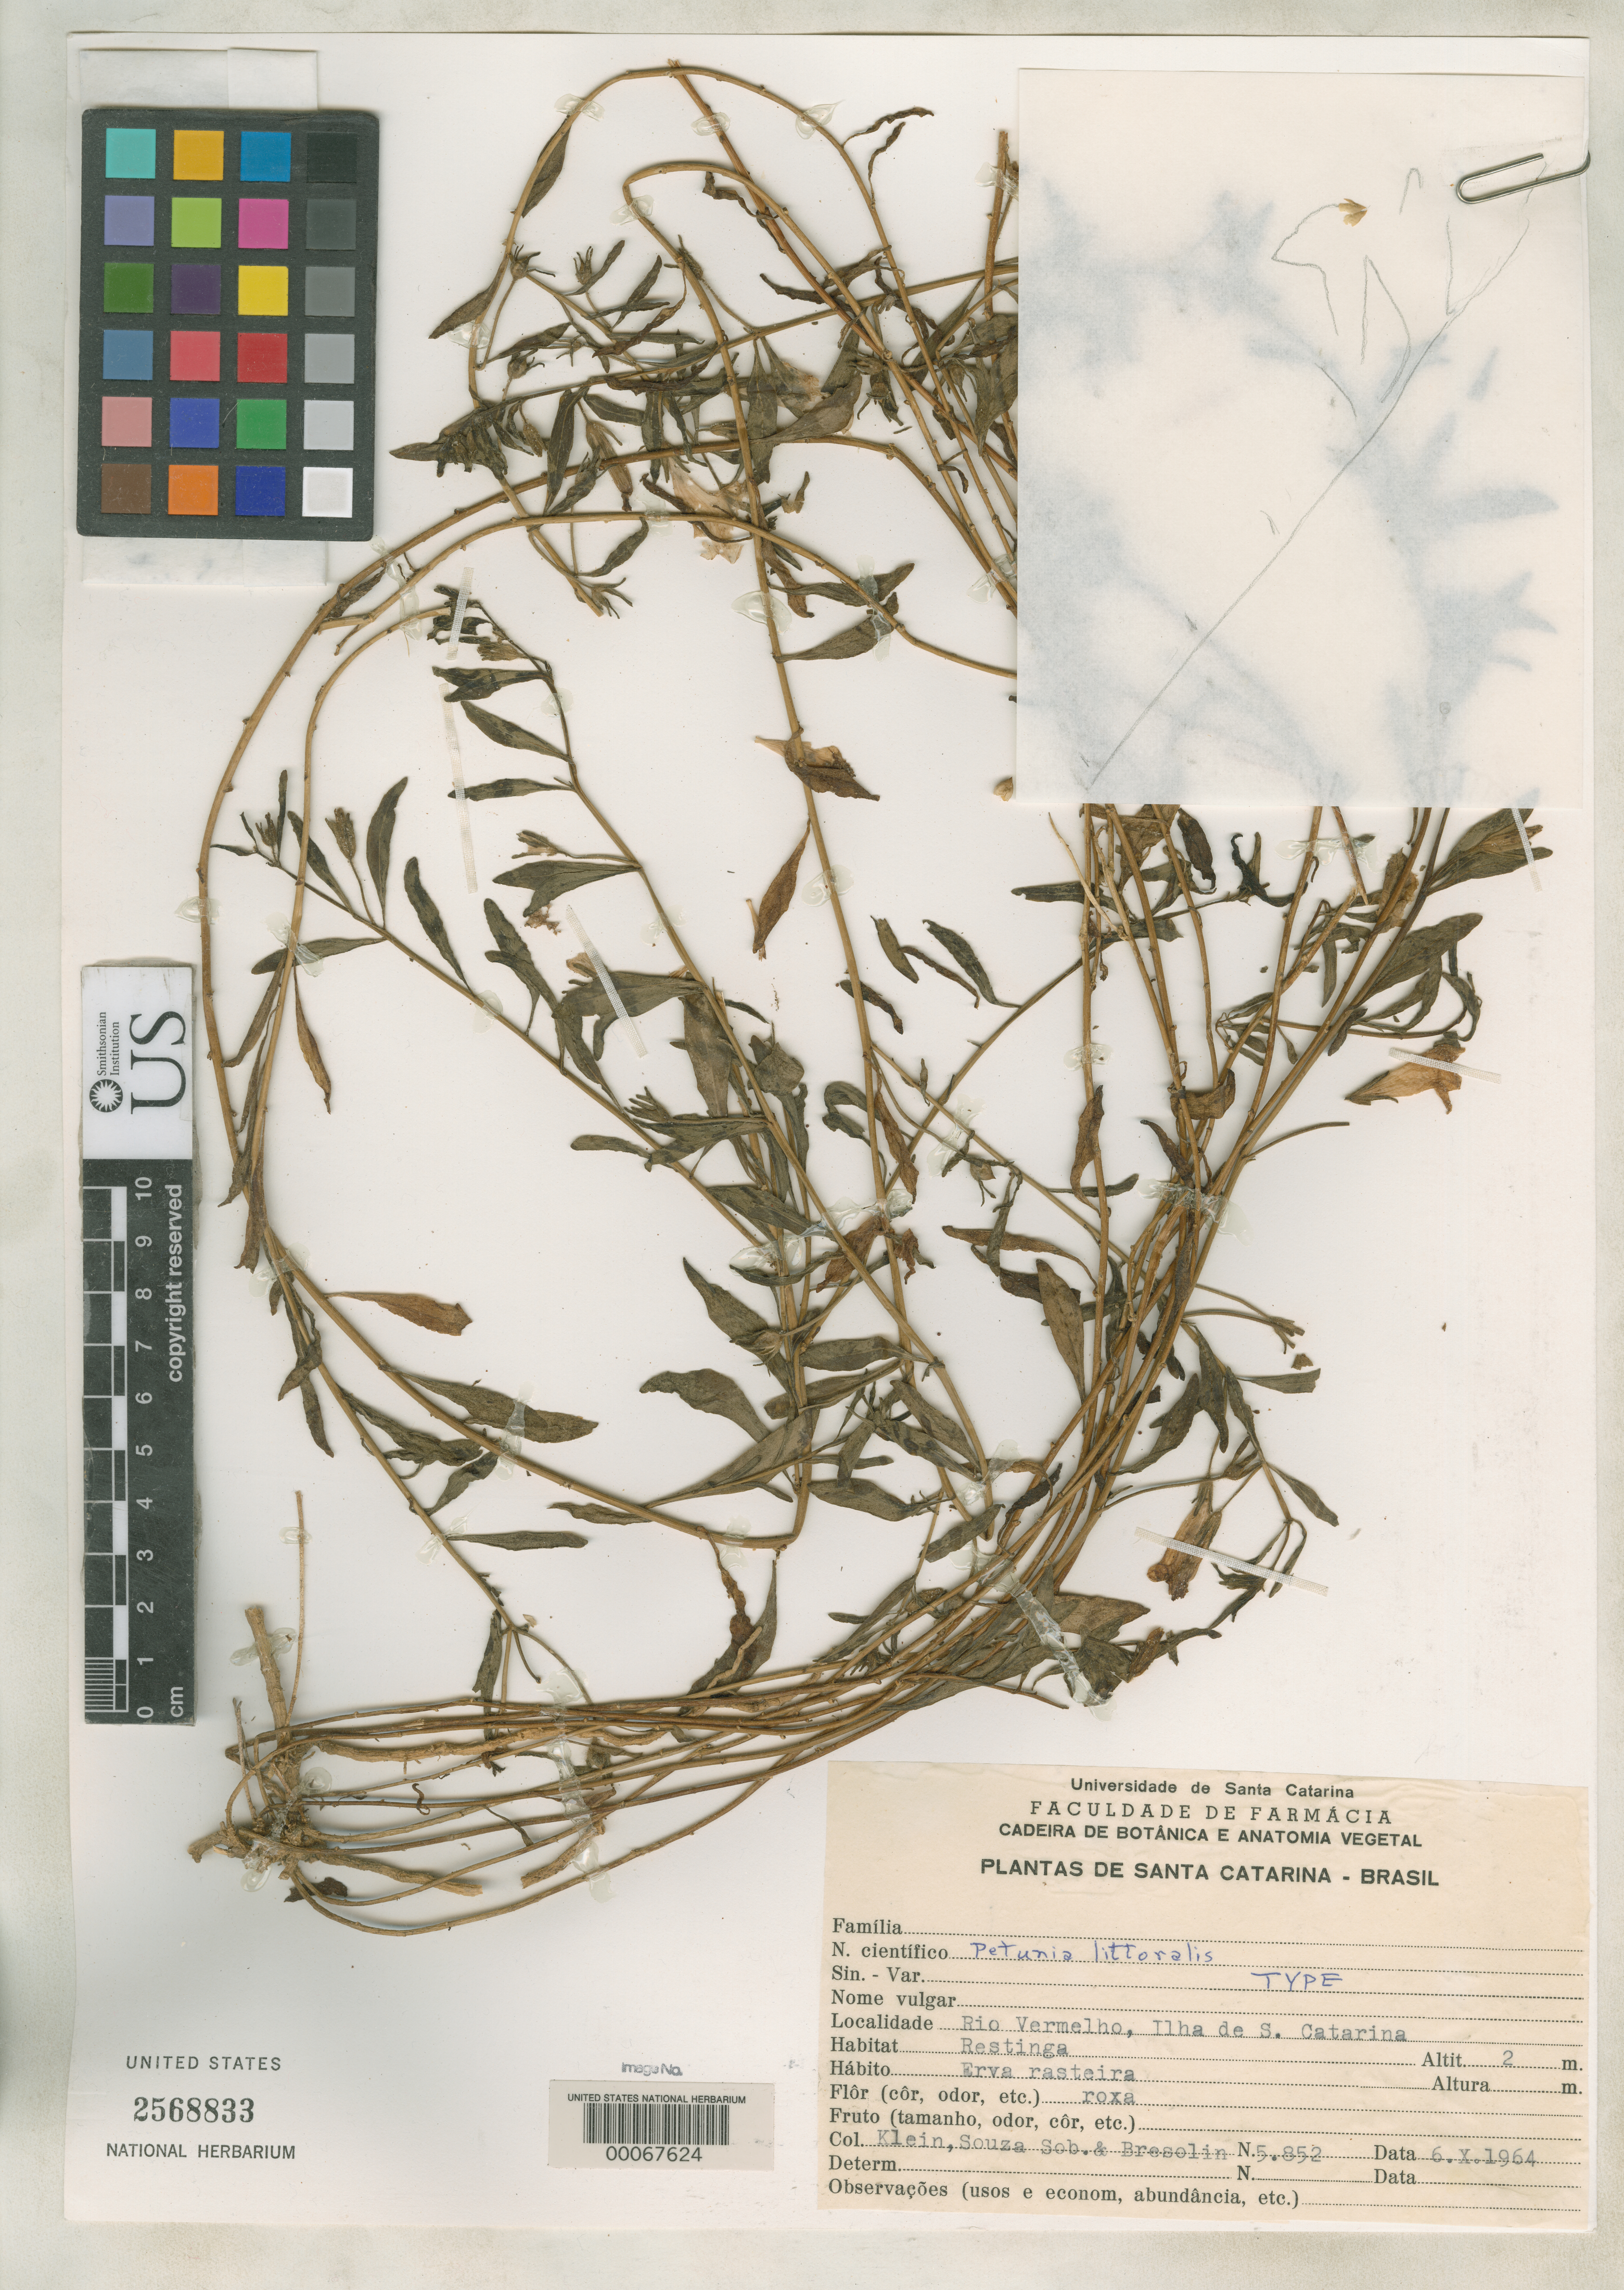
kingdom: Plantae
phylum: Tracheophyta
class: Magnoliopsida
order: Solanales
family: Solanaceae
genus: Petunia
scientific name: Petunia littoralis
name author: L.B. Sm. & Downs in Reitz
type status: Holotype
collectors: R. M. Klein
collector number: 5852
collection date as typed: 06 Oct 1964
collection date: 1964-10-06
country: Brazil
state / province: Santa Catarina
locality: Rio Vermelho, Ilha de Santa Catarina.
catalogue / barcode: US 2568833